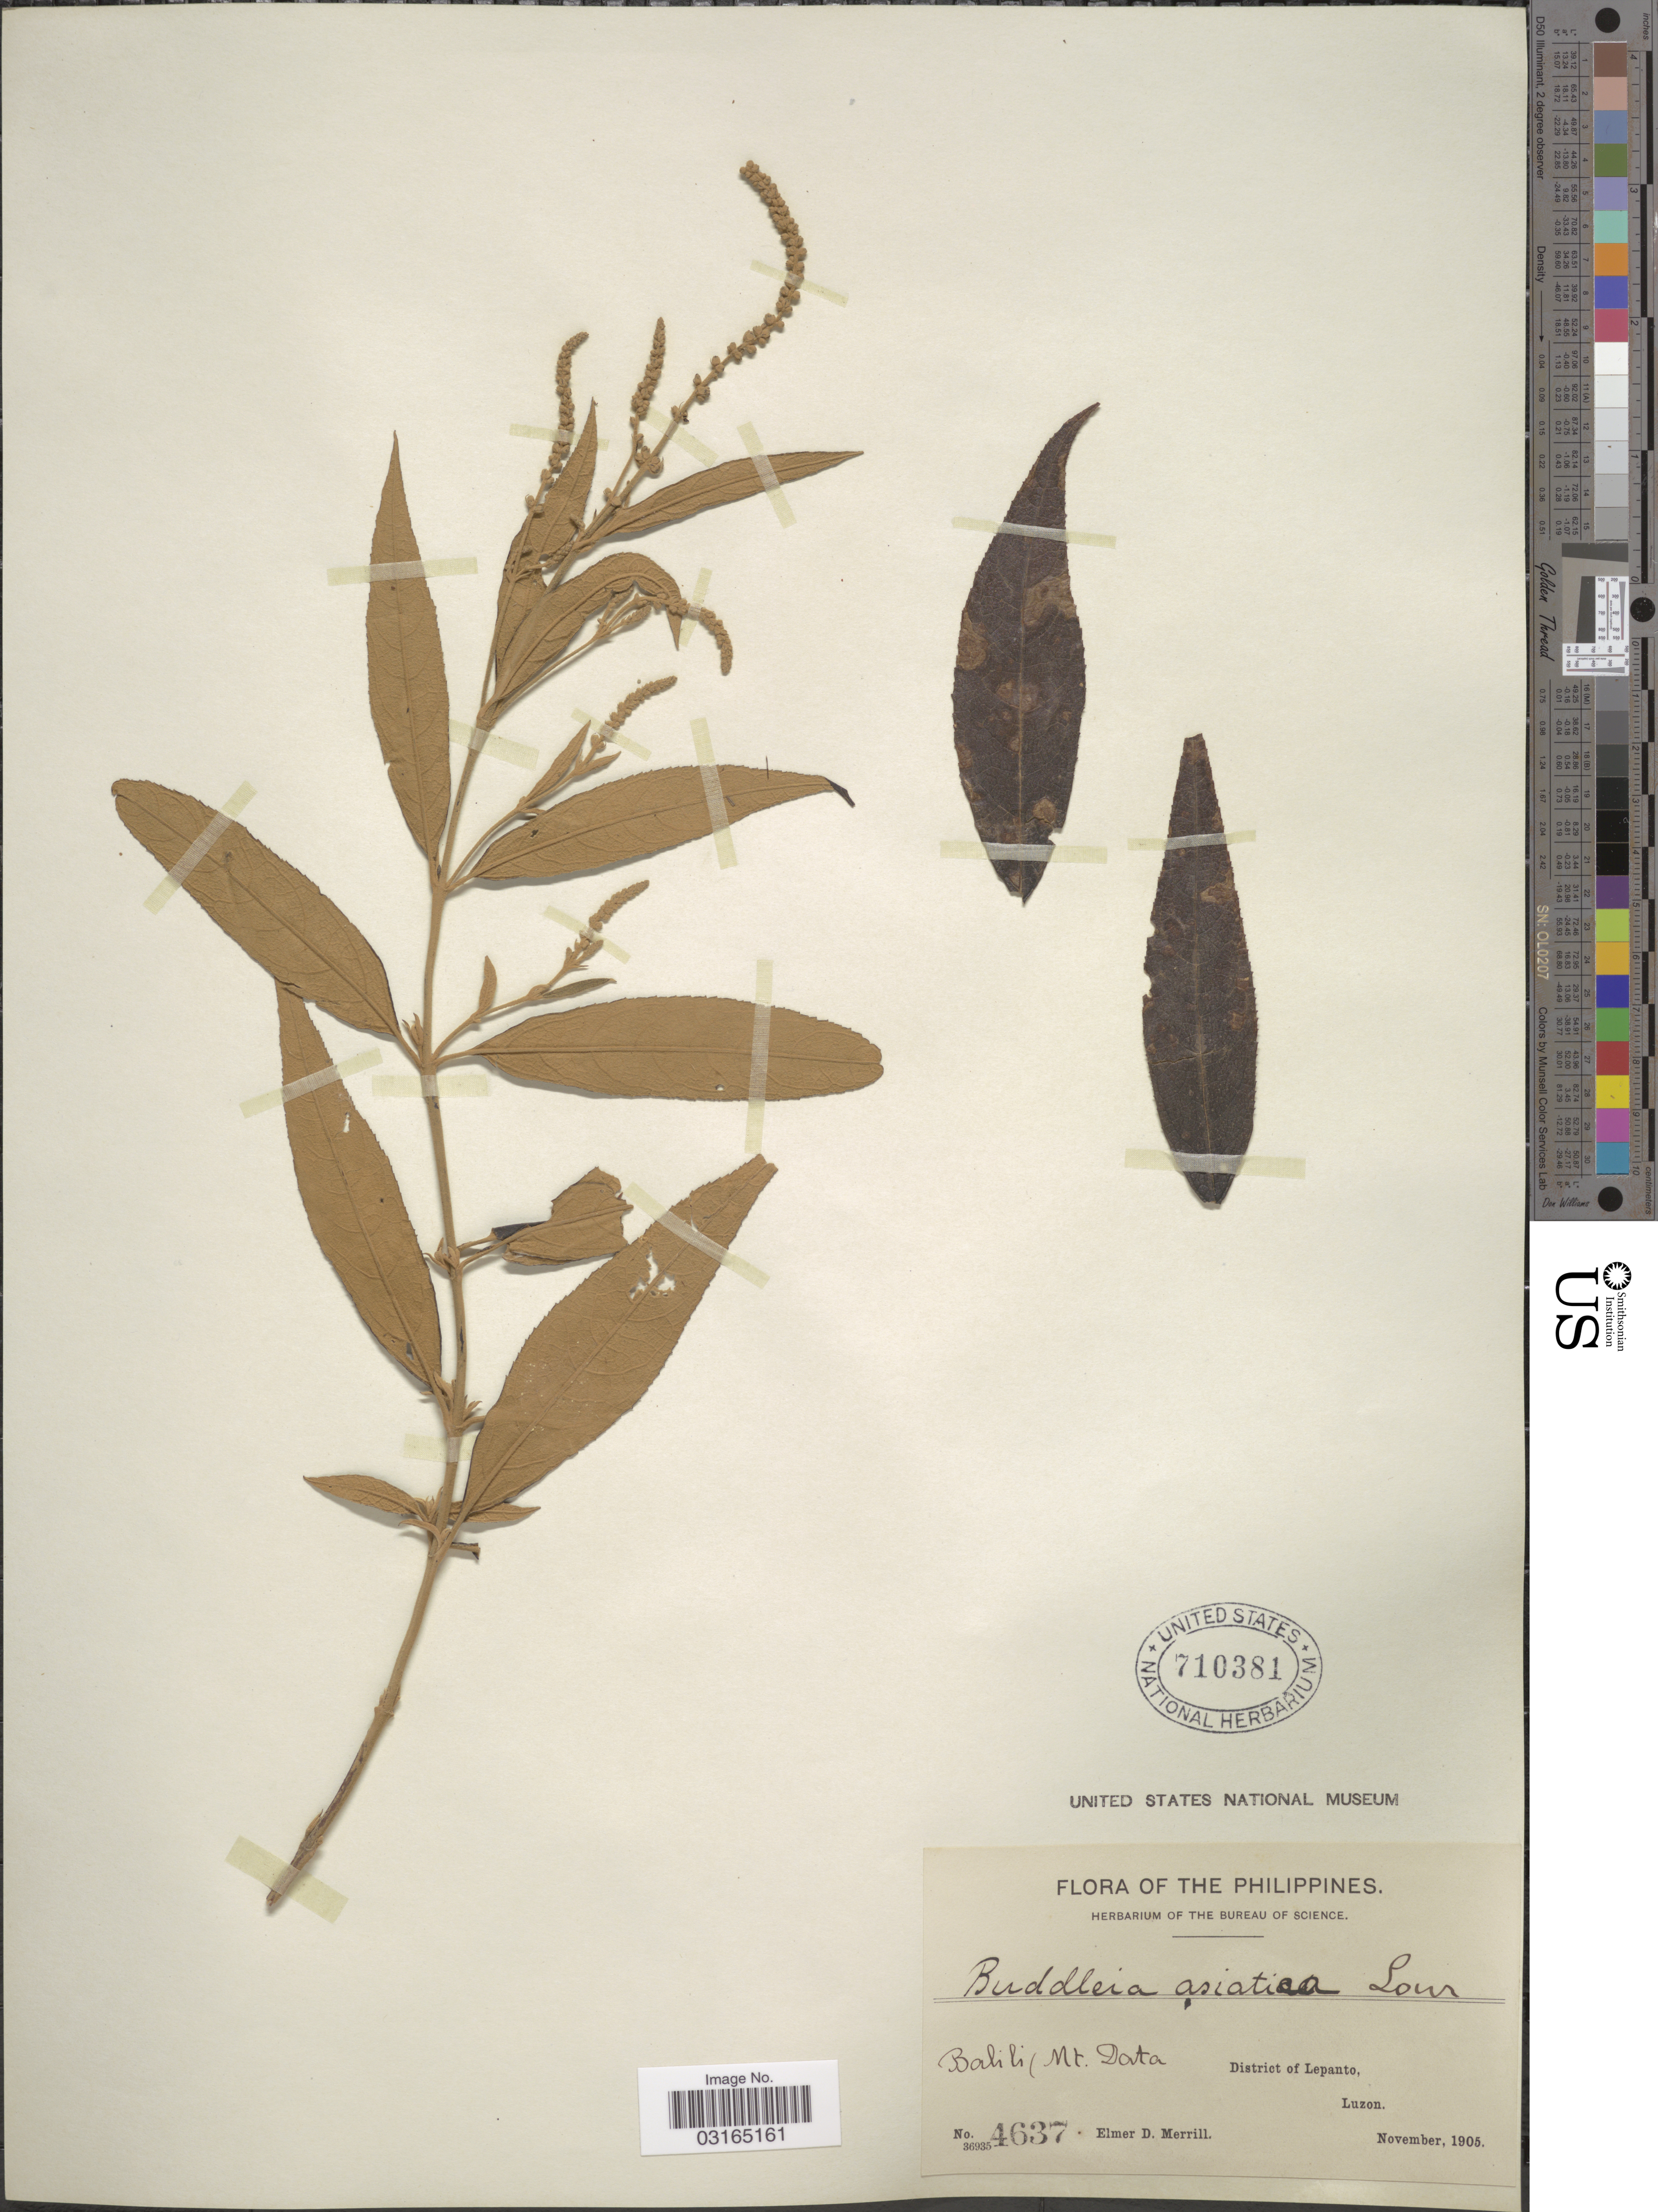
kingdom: Plantae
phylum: Tracheophyta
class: Magnoliopsida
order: Lamiales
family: Scrophulariaceae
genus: Buddleja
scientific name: Buddleja asiatica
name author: Lour.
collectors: E. D. Merrill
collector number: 4637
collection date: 1905-11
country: Philippines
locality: Balili (Mt. Data). District of Lepanto, Luzon.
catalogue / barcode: US 710381